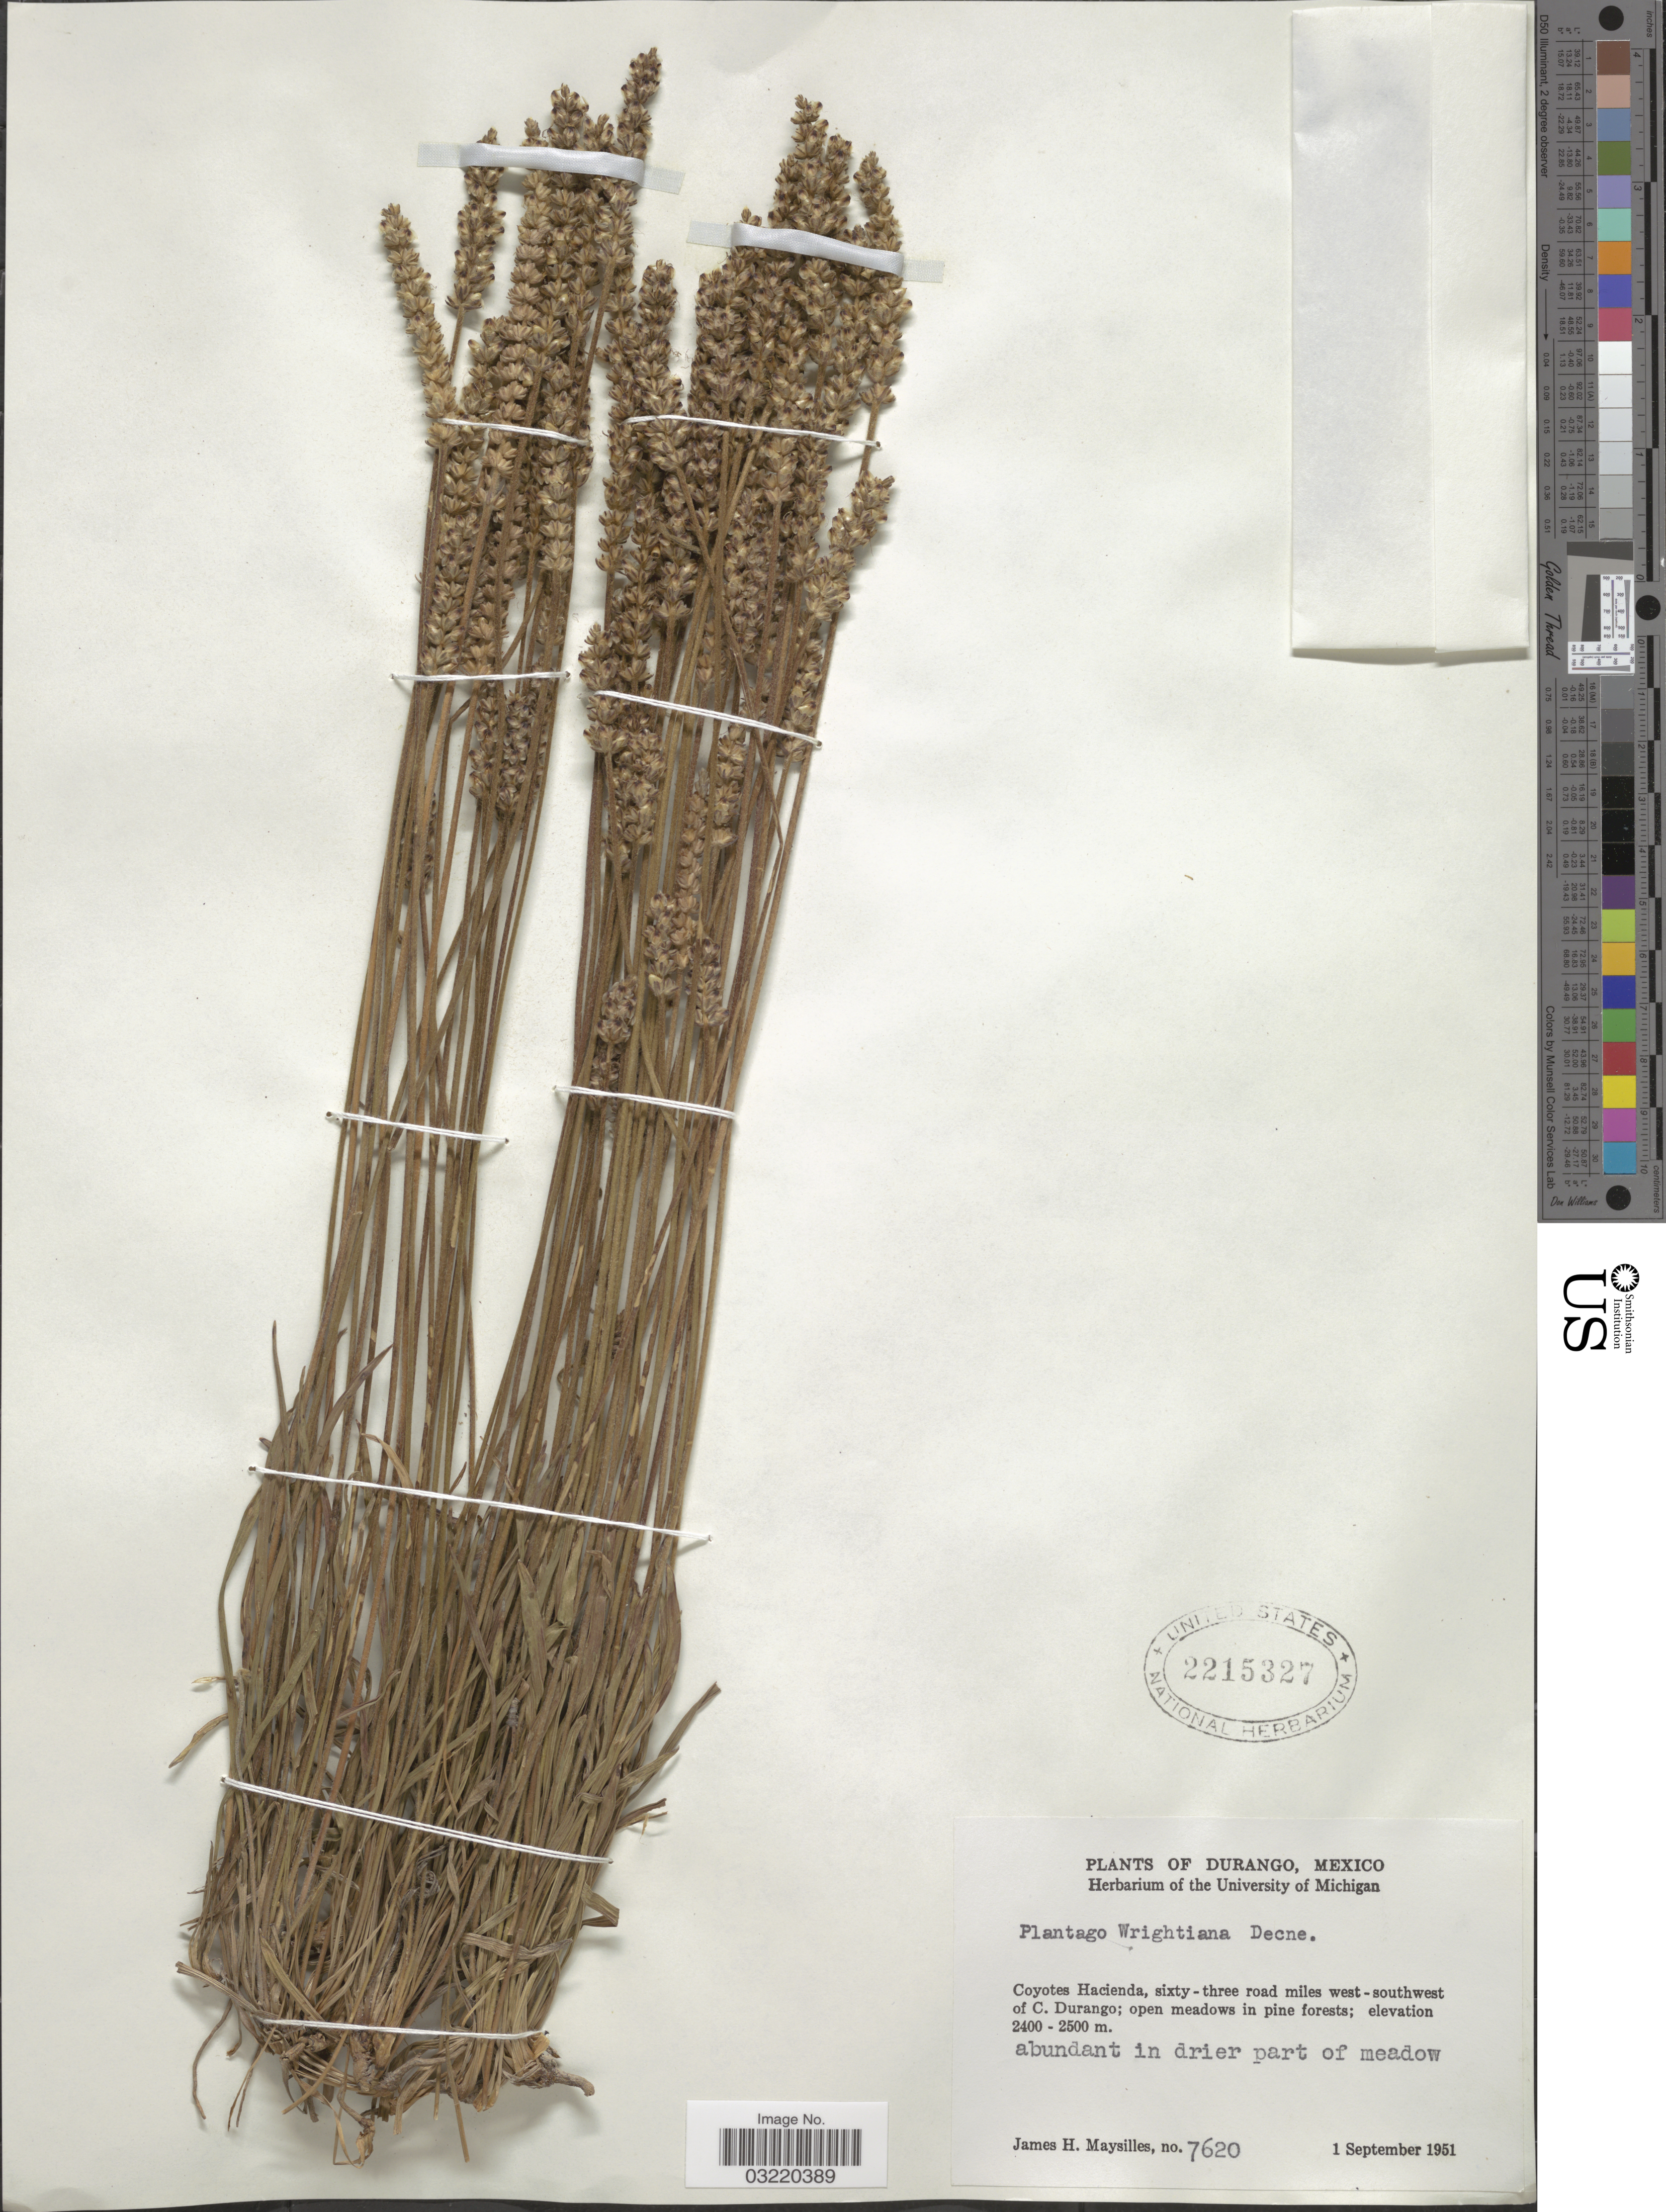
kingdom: Plantae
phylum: Tracheophyta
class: Magnoliopsida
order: Lamiales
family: Plantaginaceae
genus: Plantago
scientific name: Plantago wrightiana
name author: Decne. ex A. DC.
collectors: J. Maysilles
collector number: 7620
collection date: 1951-09-01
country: Mexico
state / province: Durango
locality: Coyotes Hacienda, sixty-three road miles west-southwest of C. Durango.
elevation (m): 2400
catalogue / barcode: US 2215327